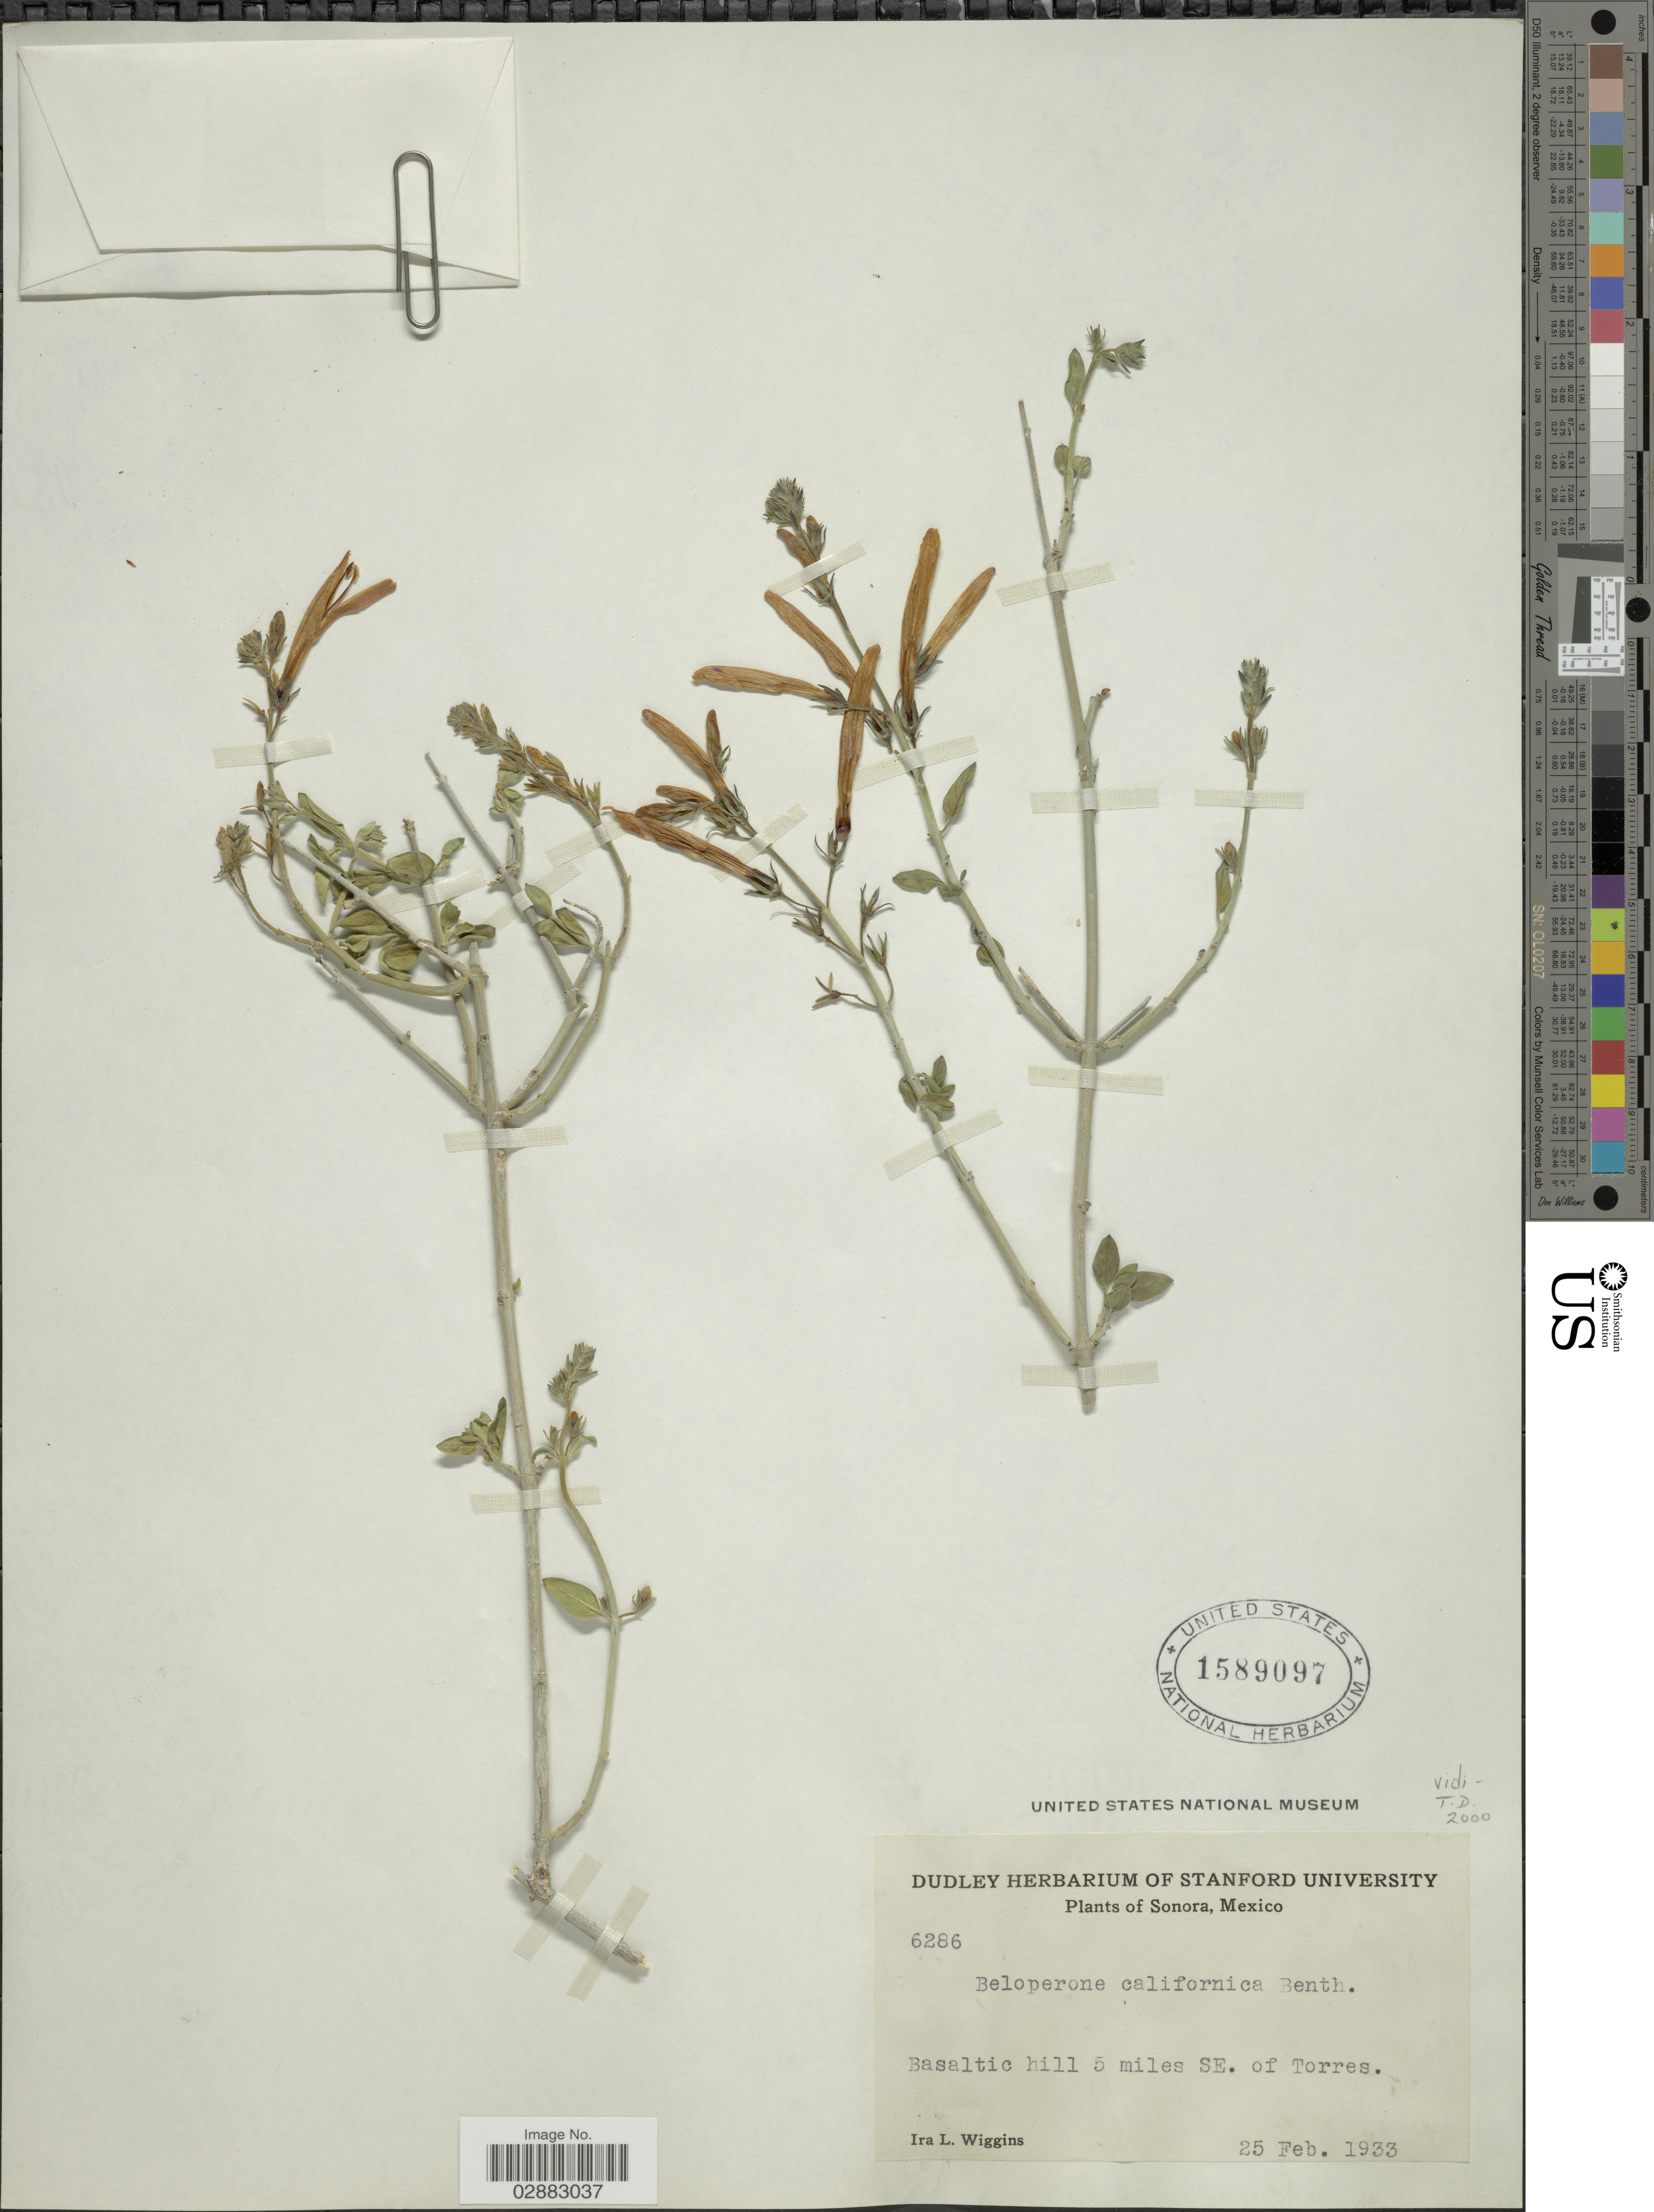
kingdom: Plantae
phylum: Tracheophyta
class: Magnoliopsida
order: Lamiales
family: Acanthaceae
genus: Beloperone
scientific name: Beloperone californica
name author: Benth.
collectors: I. L. Wiggins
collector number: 6286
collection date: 1933-02-25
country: Mexico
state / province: Sonora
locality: Basaltic hill 5 miles SE. of Torres.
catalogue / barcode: US 1589097